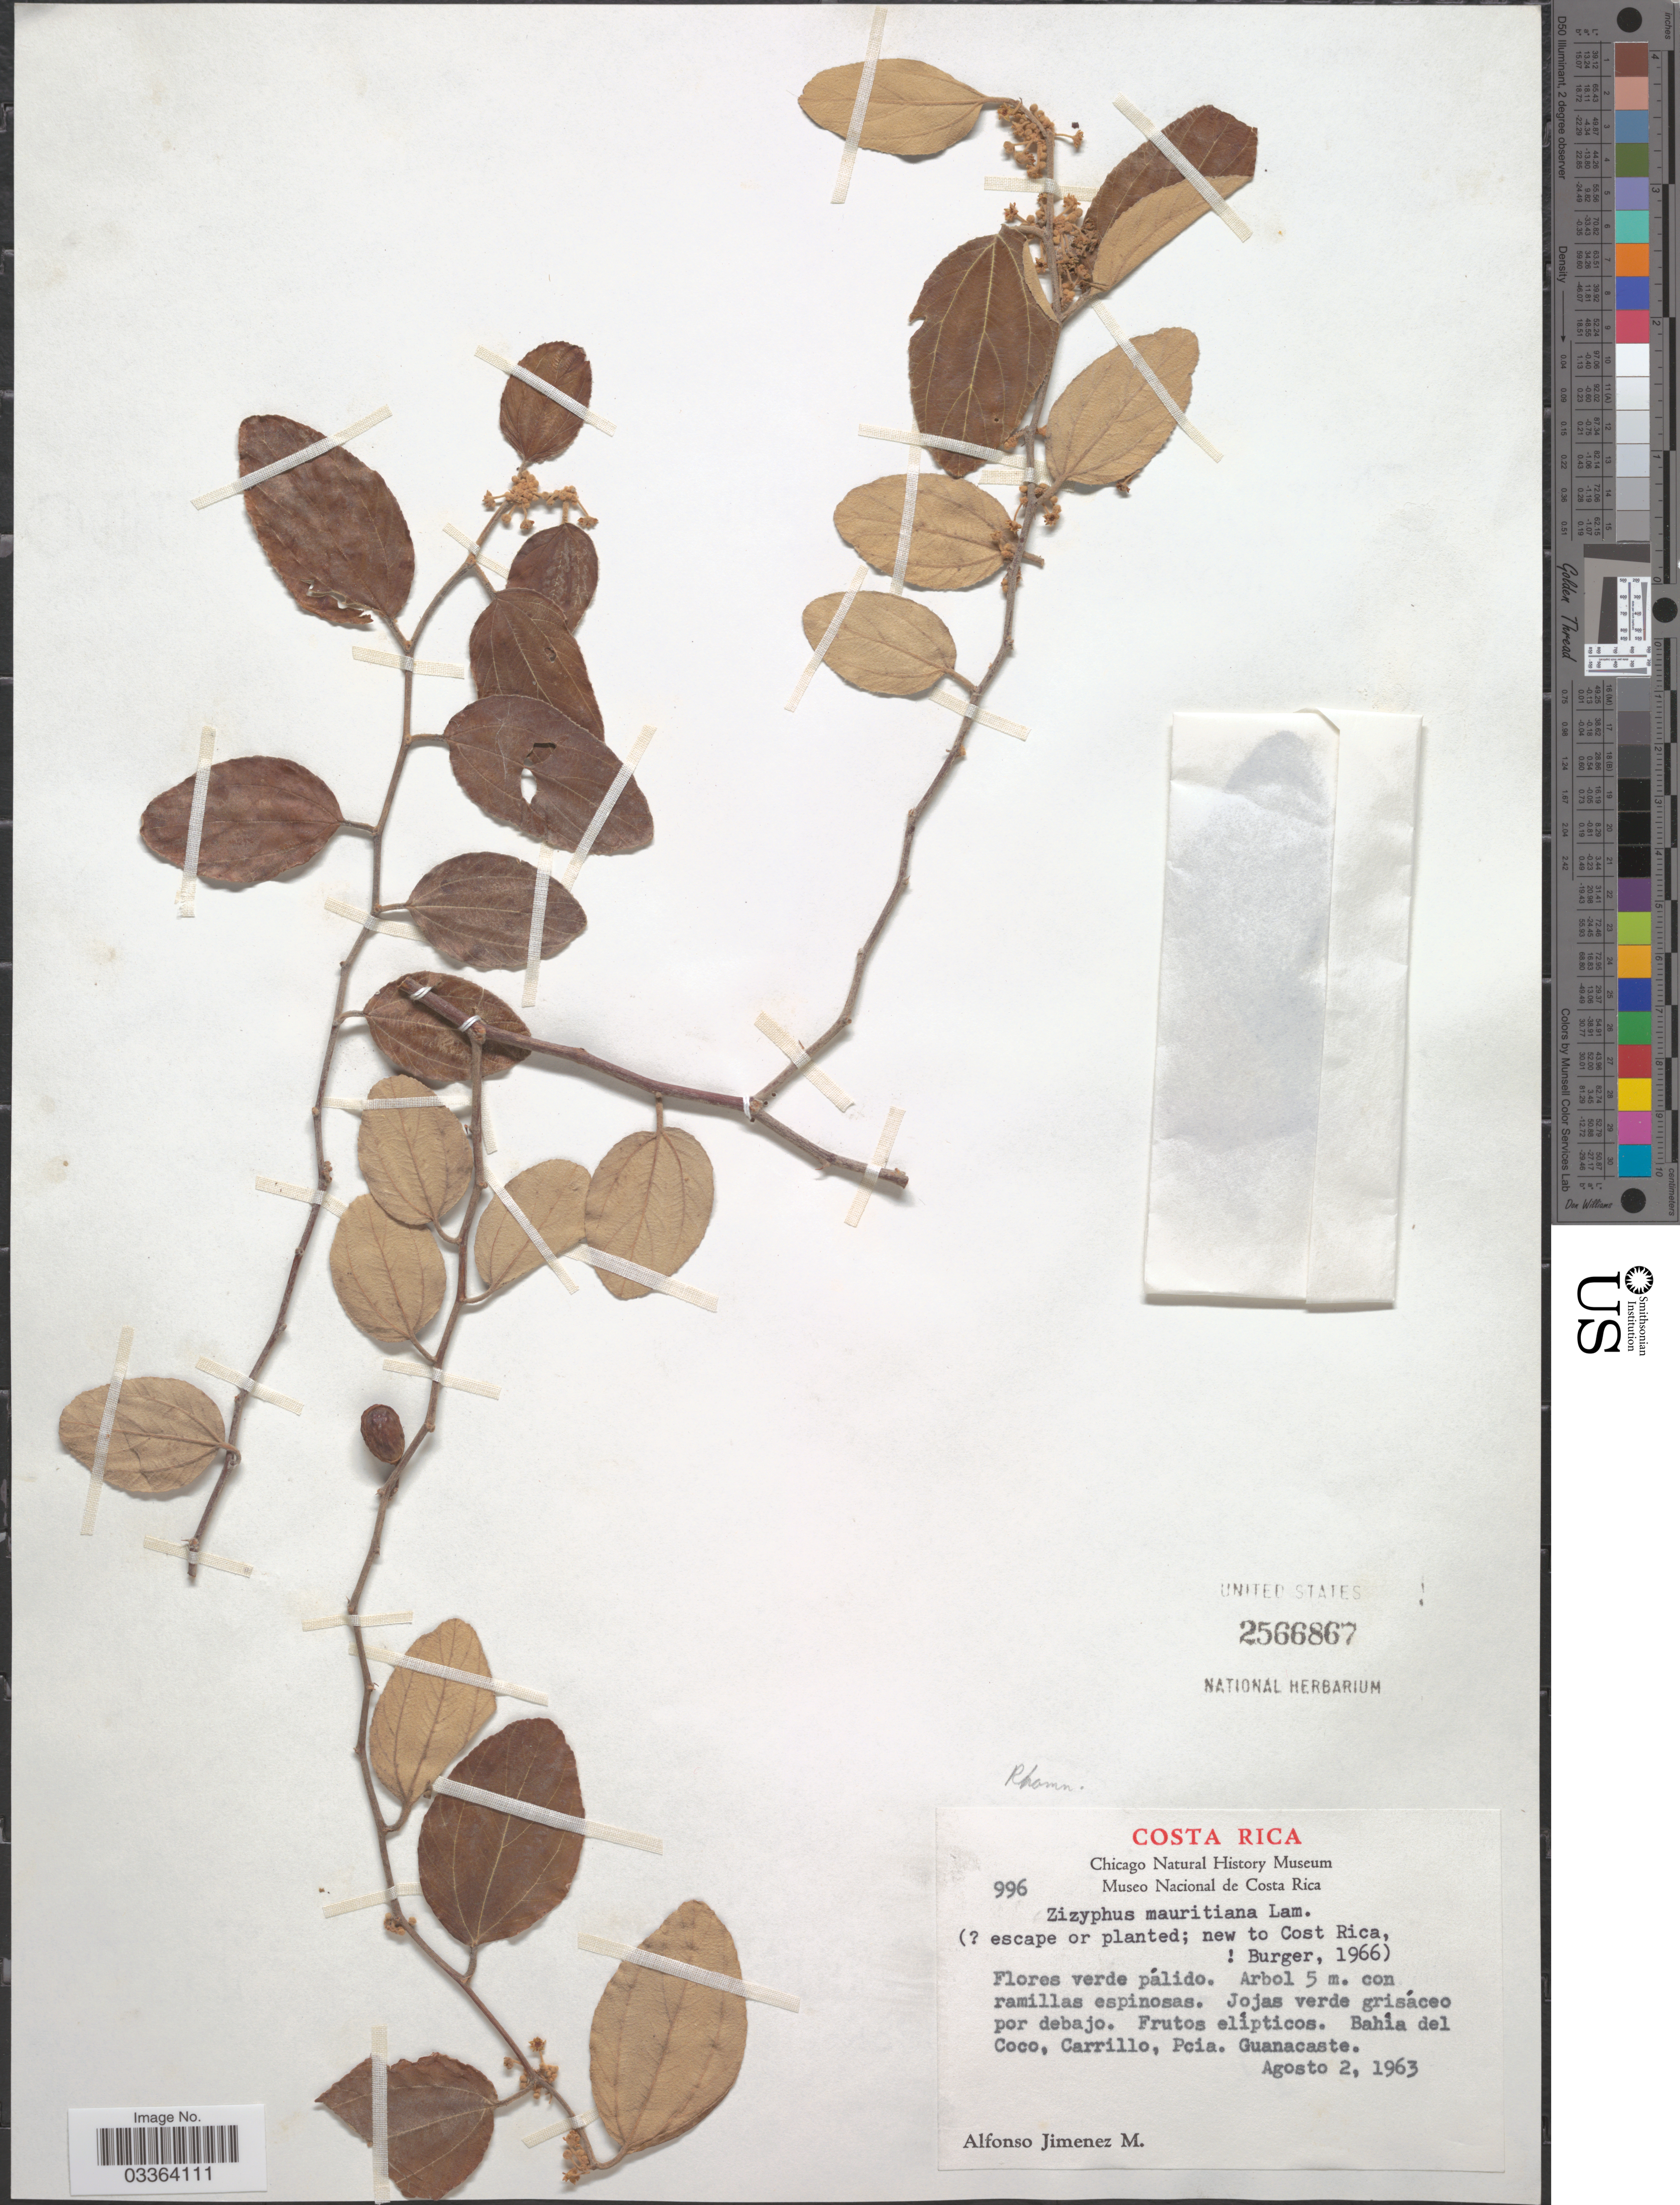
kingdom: Plantae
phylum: Tracheophyta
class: Magnoliopsida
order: Rosales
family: Rhamnaceae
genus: Ziziphus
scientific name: Ziziphus mauritiana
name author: Lam.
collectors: A. Jimenez M.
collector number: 996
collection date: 1963-08-02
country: Costa Rica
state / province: Guanacaste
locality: Bahía del Coco, Carrillo.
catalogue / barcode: US 2566867